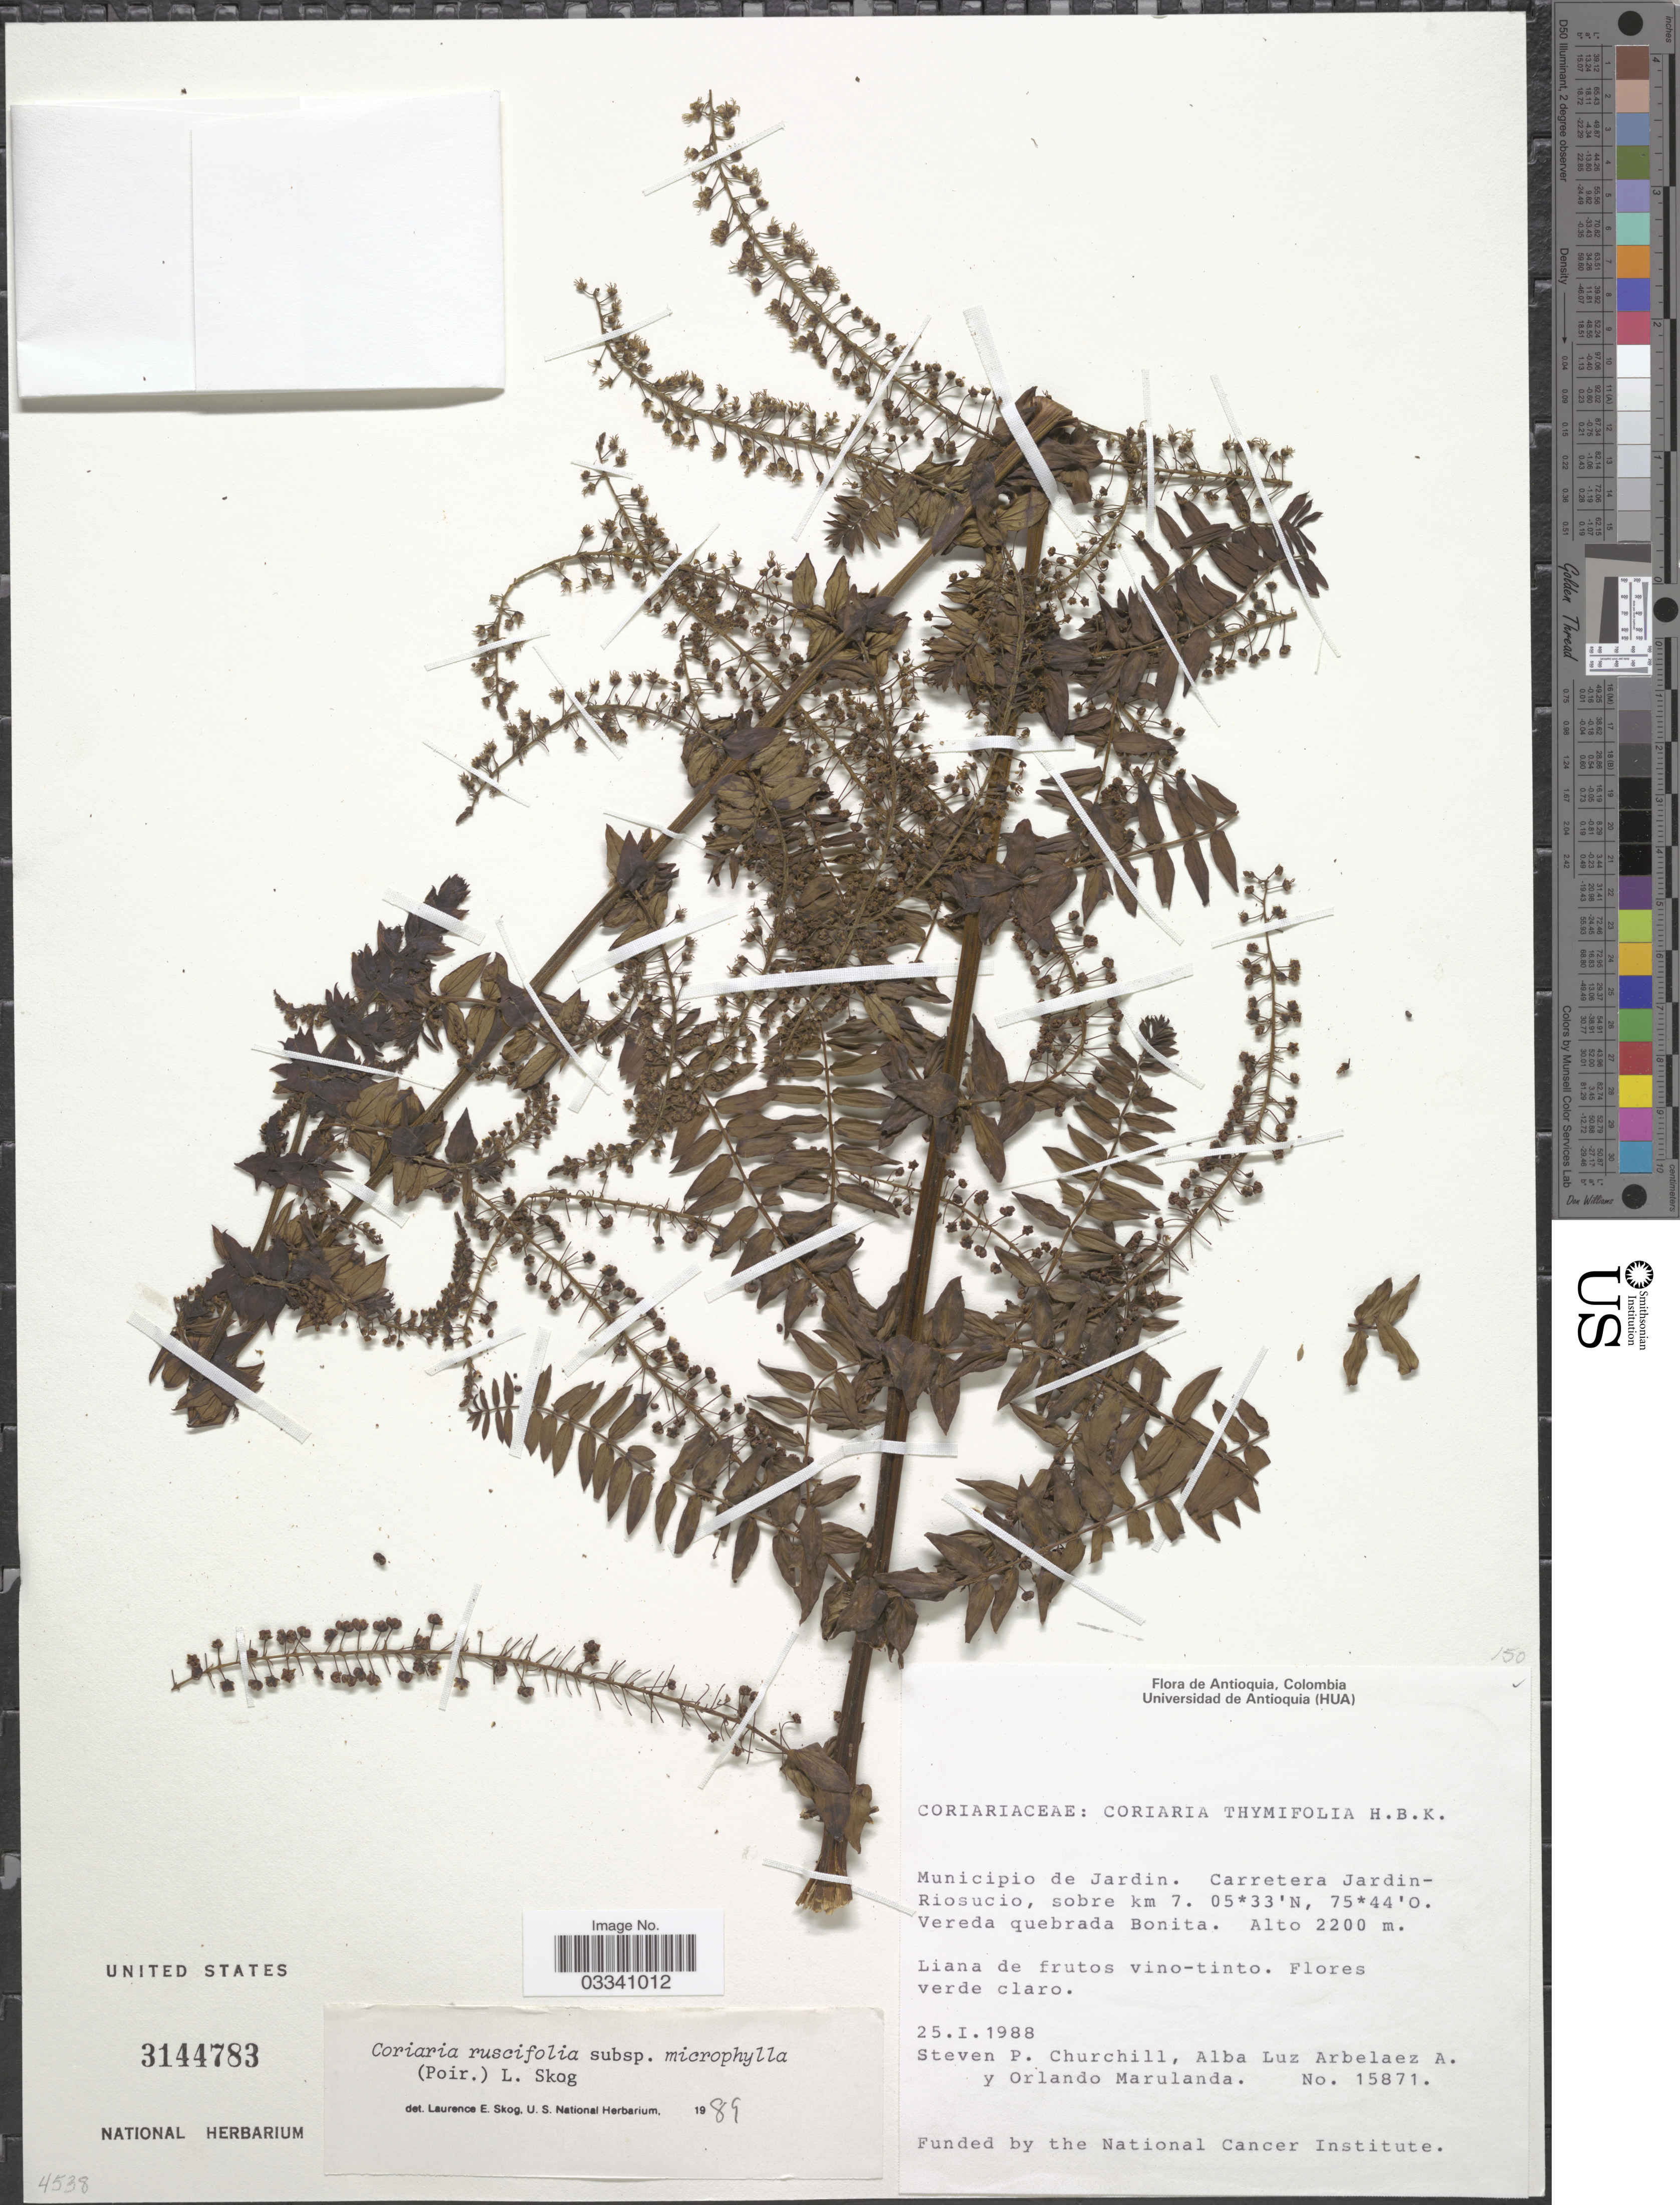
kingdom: Plantae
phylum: Tracheophyta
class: Magnoliopsida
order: Cucurbitales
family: Coriariaceae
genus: Coriaria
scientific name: Coriaria ruscifolia subsp. microphylla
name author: (Poir.) L.E. Skog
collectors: S. Churchill, A. L. Arbelaez & O. Marulanda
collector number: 15871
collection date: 1988-01-25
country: Colombia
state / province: Antioquia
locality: Municipio de Jardin. Carretera Jardin-Riosucio, sobre km 7. Vereda quebrada Bonita.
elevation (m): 2200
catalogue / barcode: US 3144783